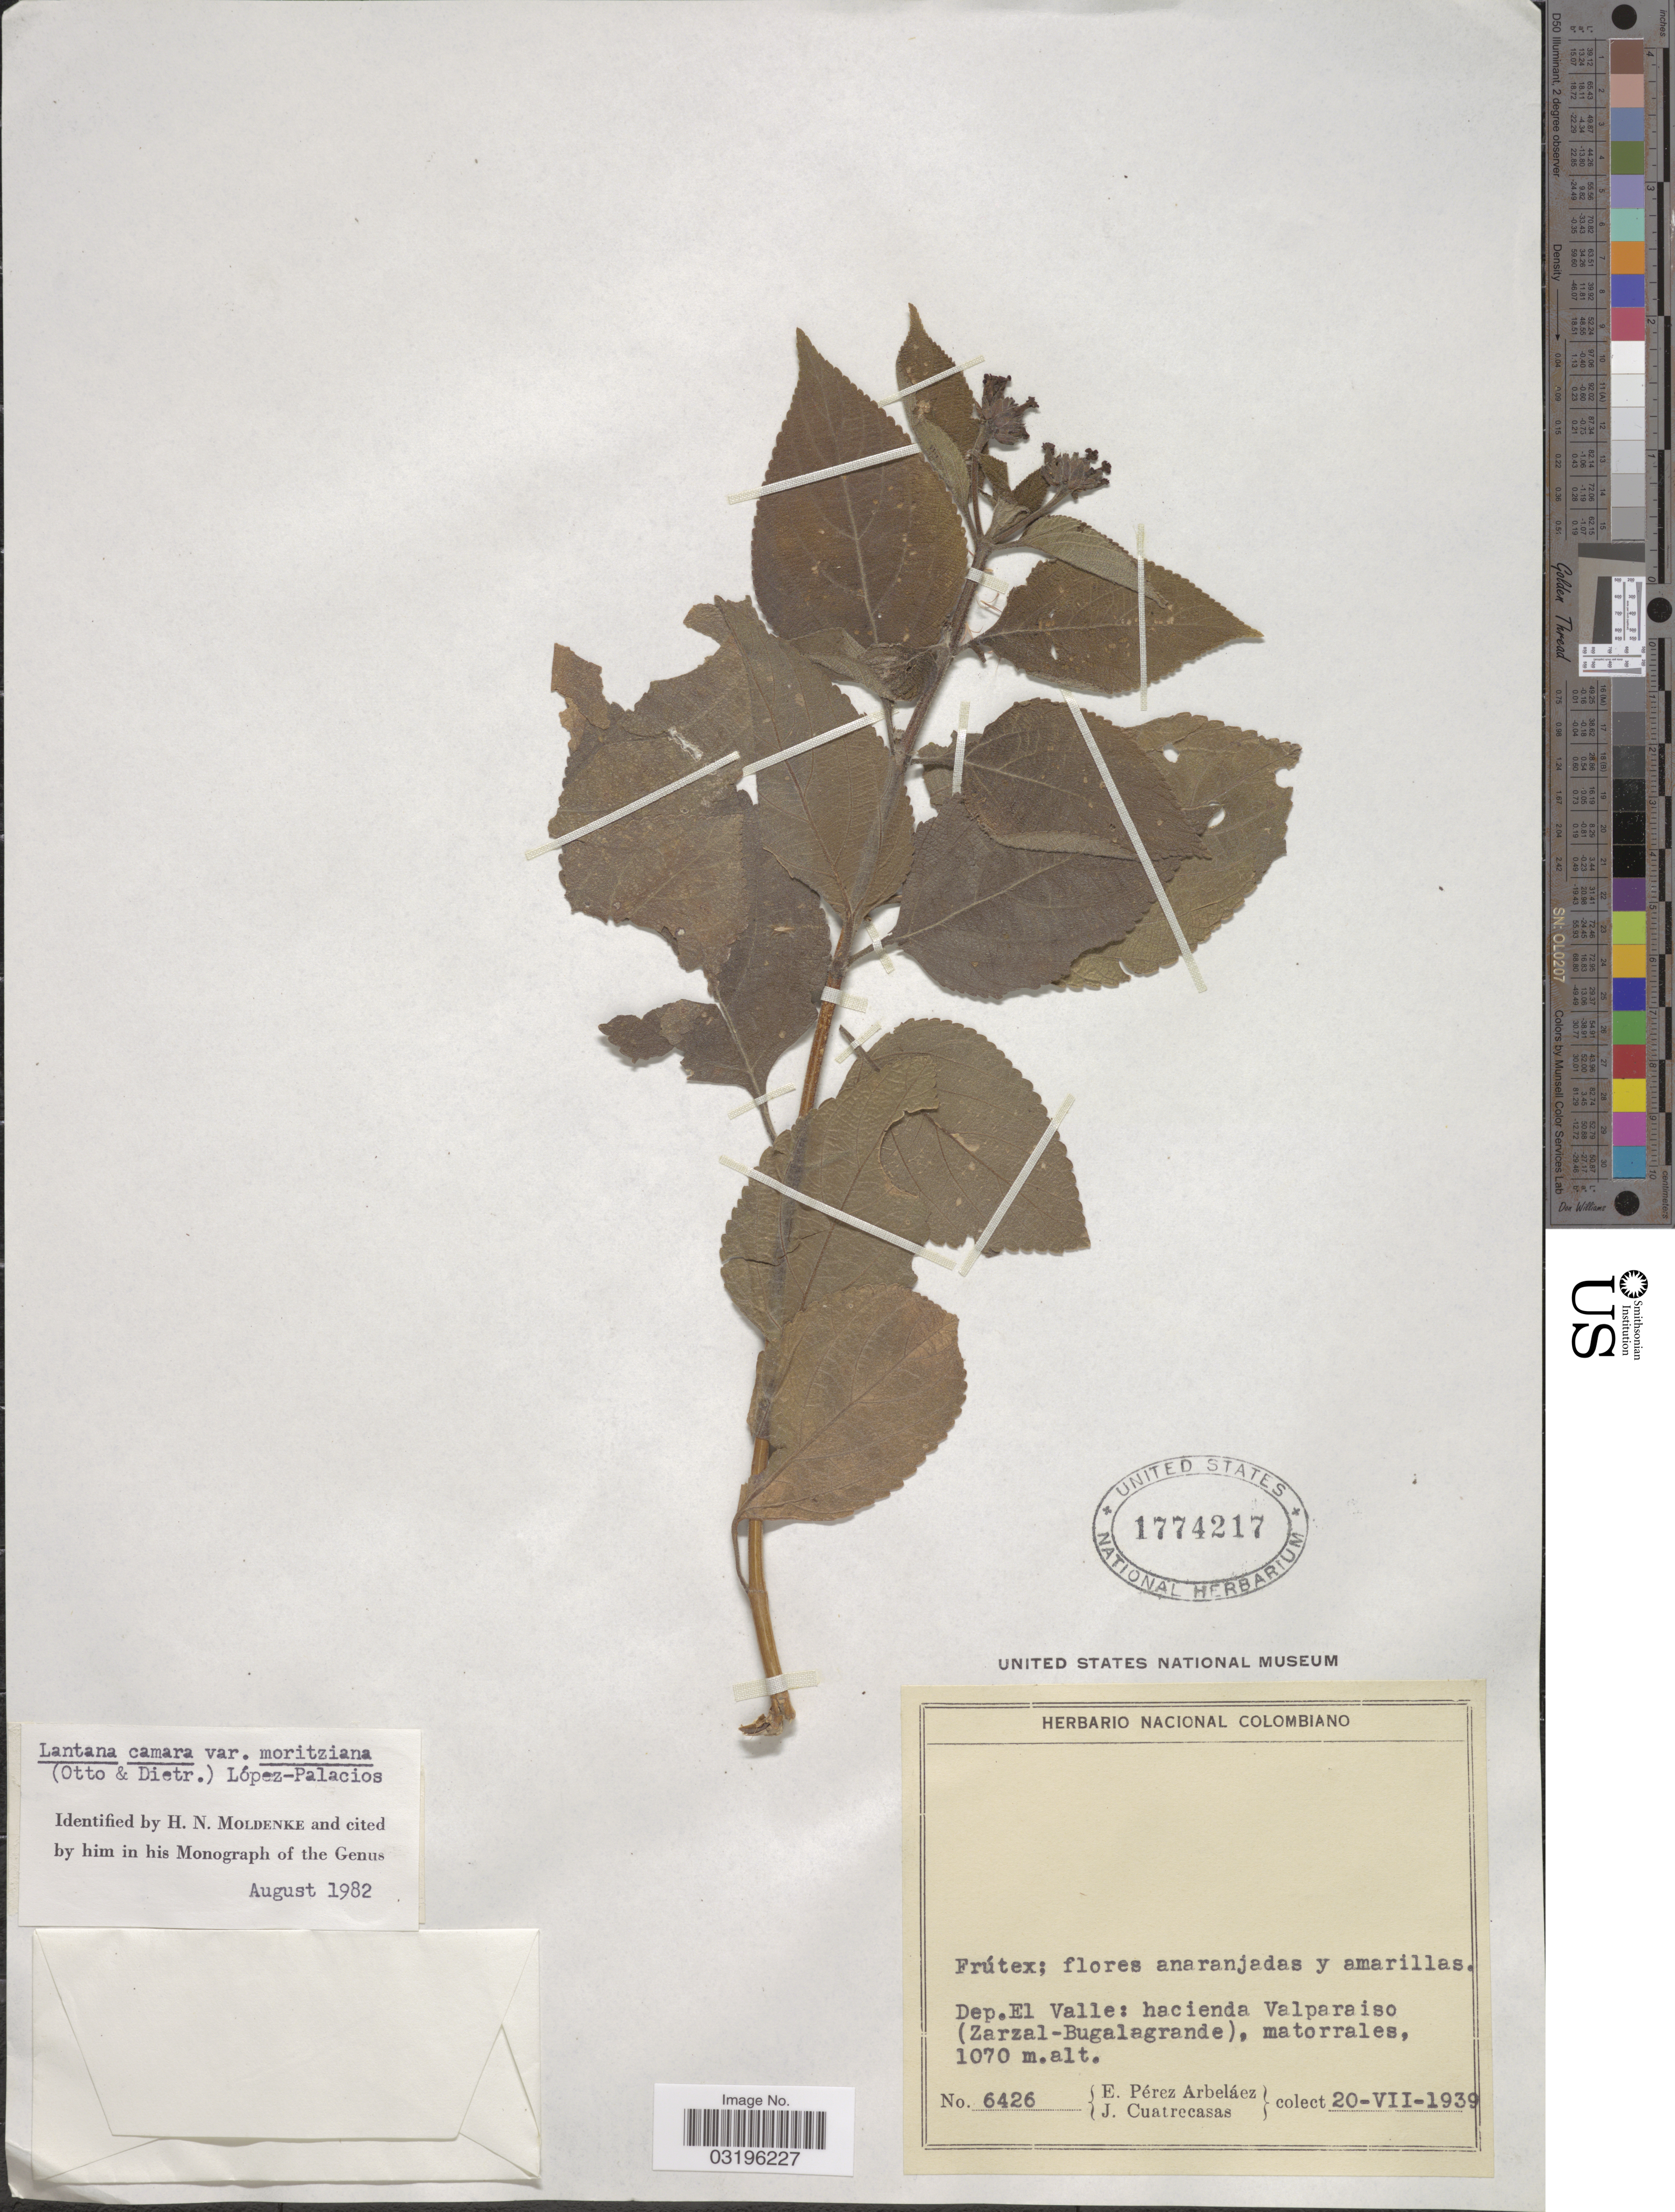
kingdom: Plantae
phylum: Tracheophyta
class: Magnoliopsida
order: Lamiales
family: Verbenaceae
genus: Lantana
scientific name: Lantana camara var. moritziana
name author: (Otto & A. Dietr.) López-Pal.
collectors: E. Pérez Arbeláez & J. Cuatrecasas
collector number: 6426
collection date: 1939-07-20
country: Colombia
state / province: Valle del Cauca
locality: Dept. El Valle: hacienda Valparaiso (Zarzal-Bugalagrande), matorrales.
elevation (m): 1070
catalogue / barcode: US 1774217